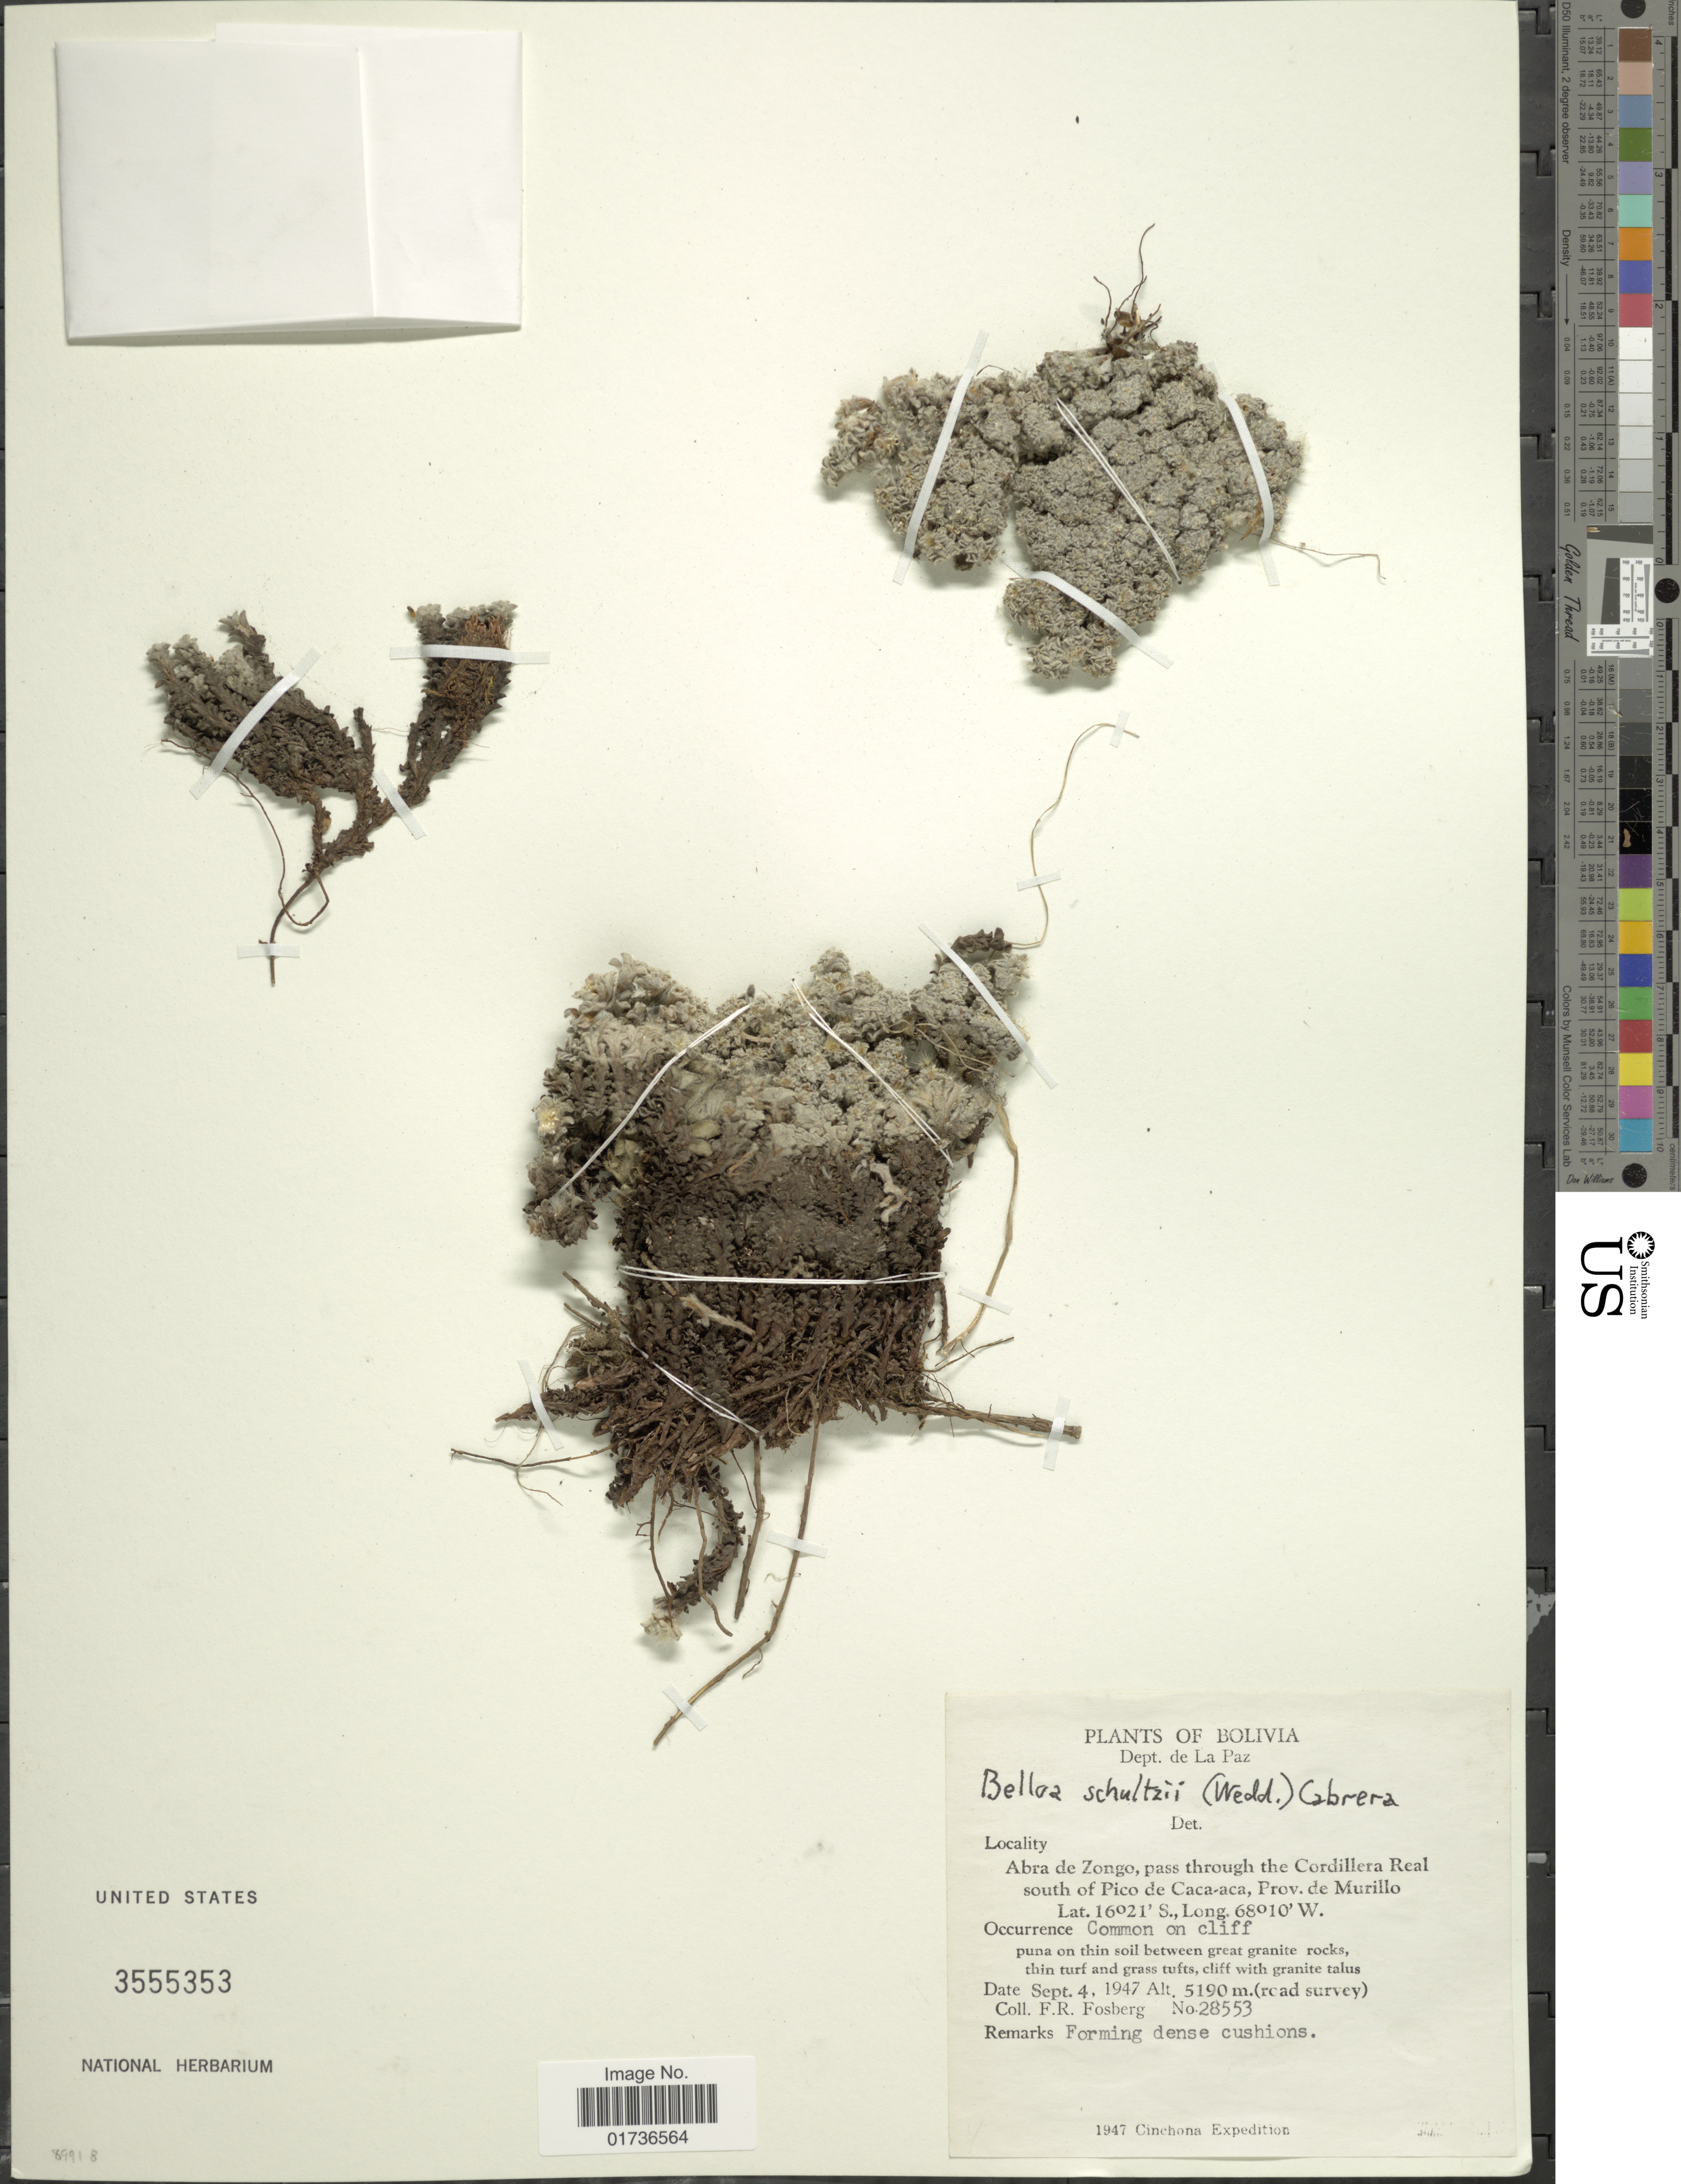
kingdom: Plantae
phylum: Tracheophyta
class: Magnoliopsida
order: Asterales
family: Asteraceae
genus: Belloa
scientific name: Belloa schultzii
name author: (Wedd.) Cabrera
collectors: F. R. Fosberg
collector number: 28553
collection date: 1947-09-04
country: Bolivia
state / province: La Paz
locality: Dept. La Paz, Abra de Zongo, pass through the Cordillera Real south of Pico de Caca-aca, Prov. de Murillo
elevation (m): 5190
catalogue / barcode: US 3555353